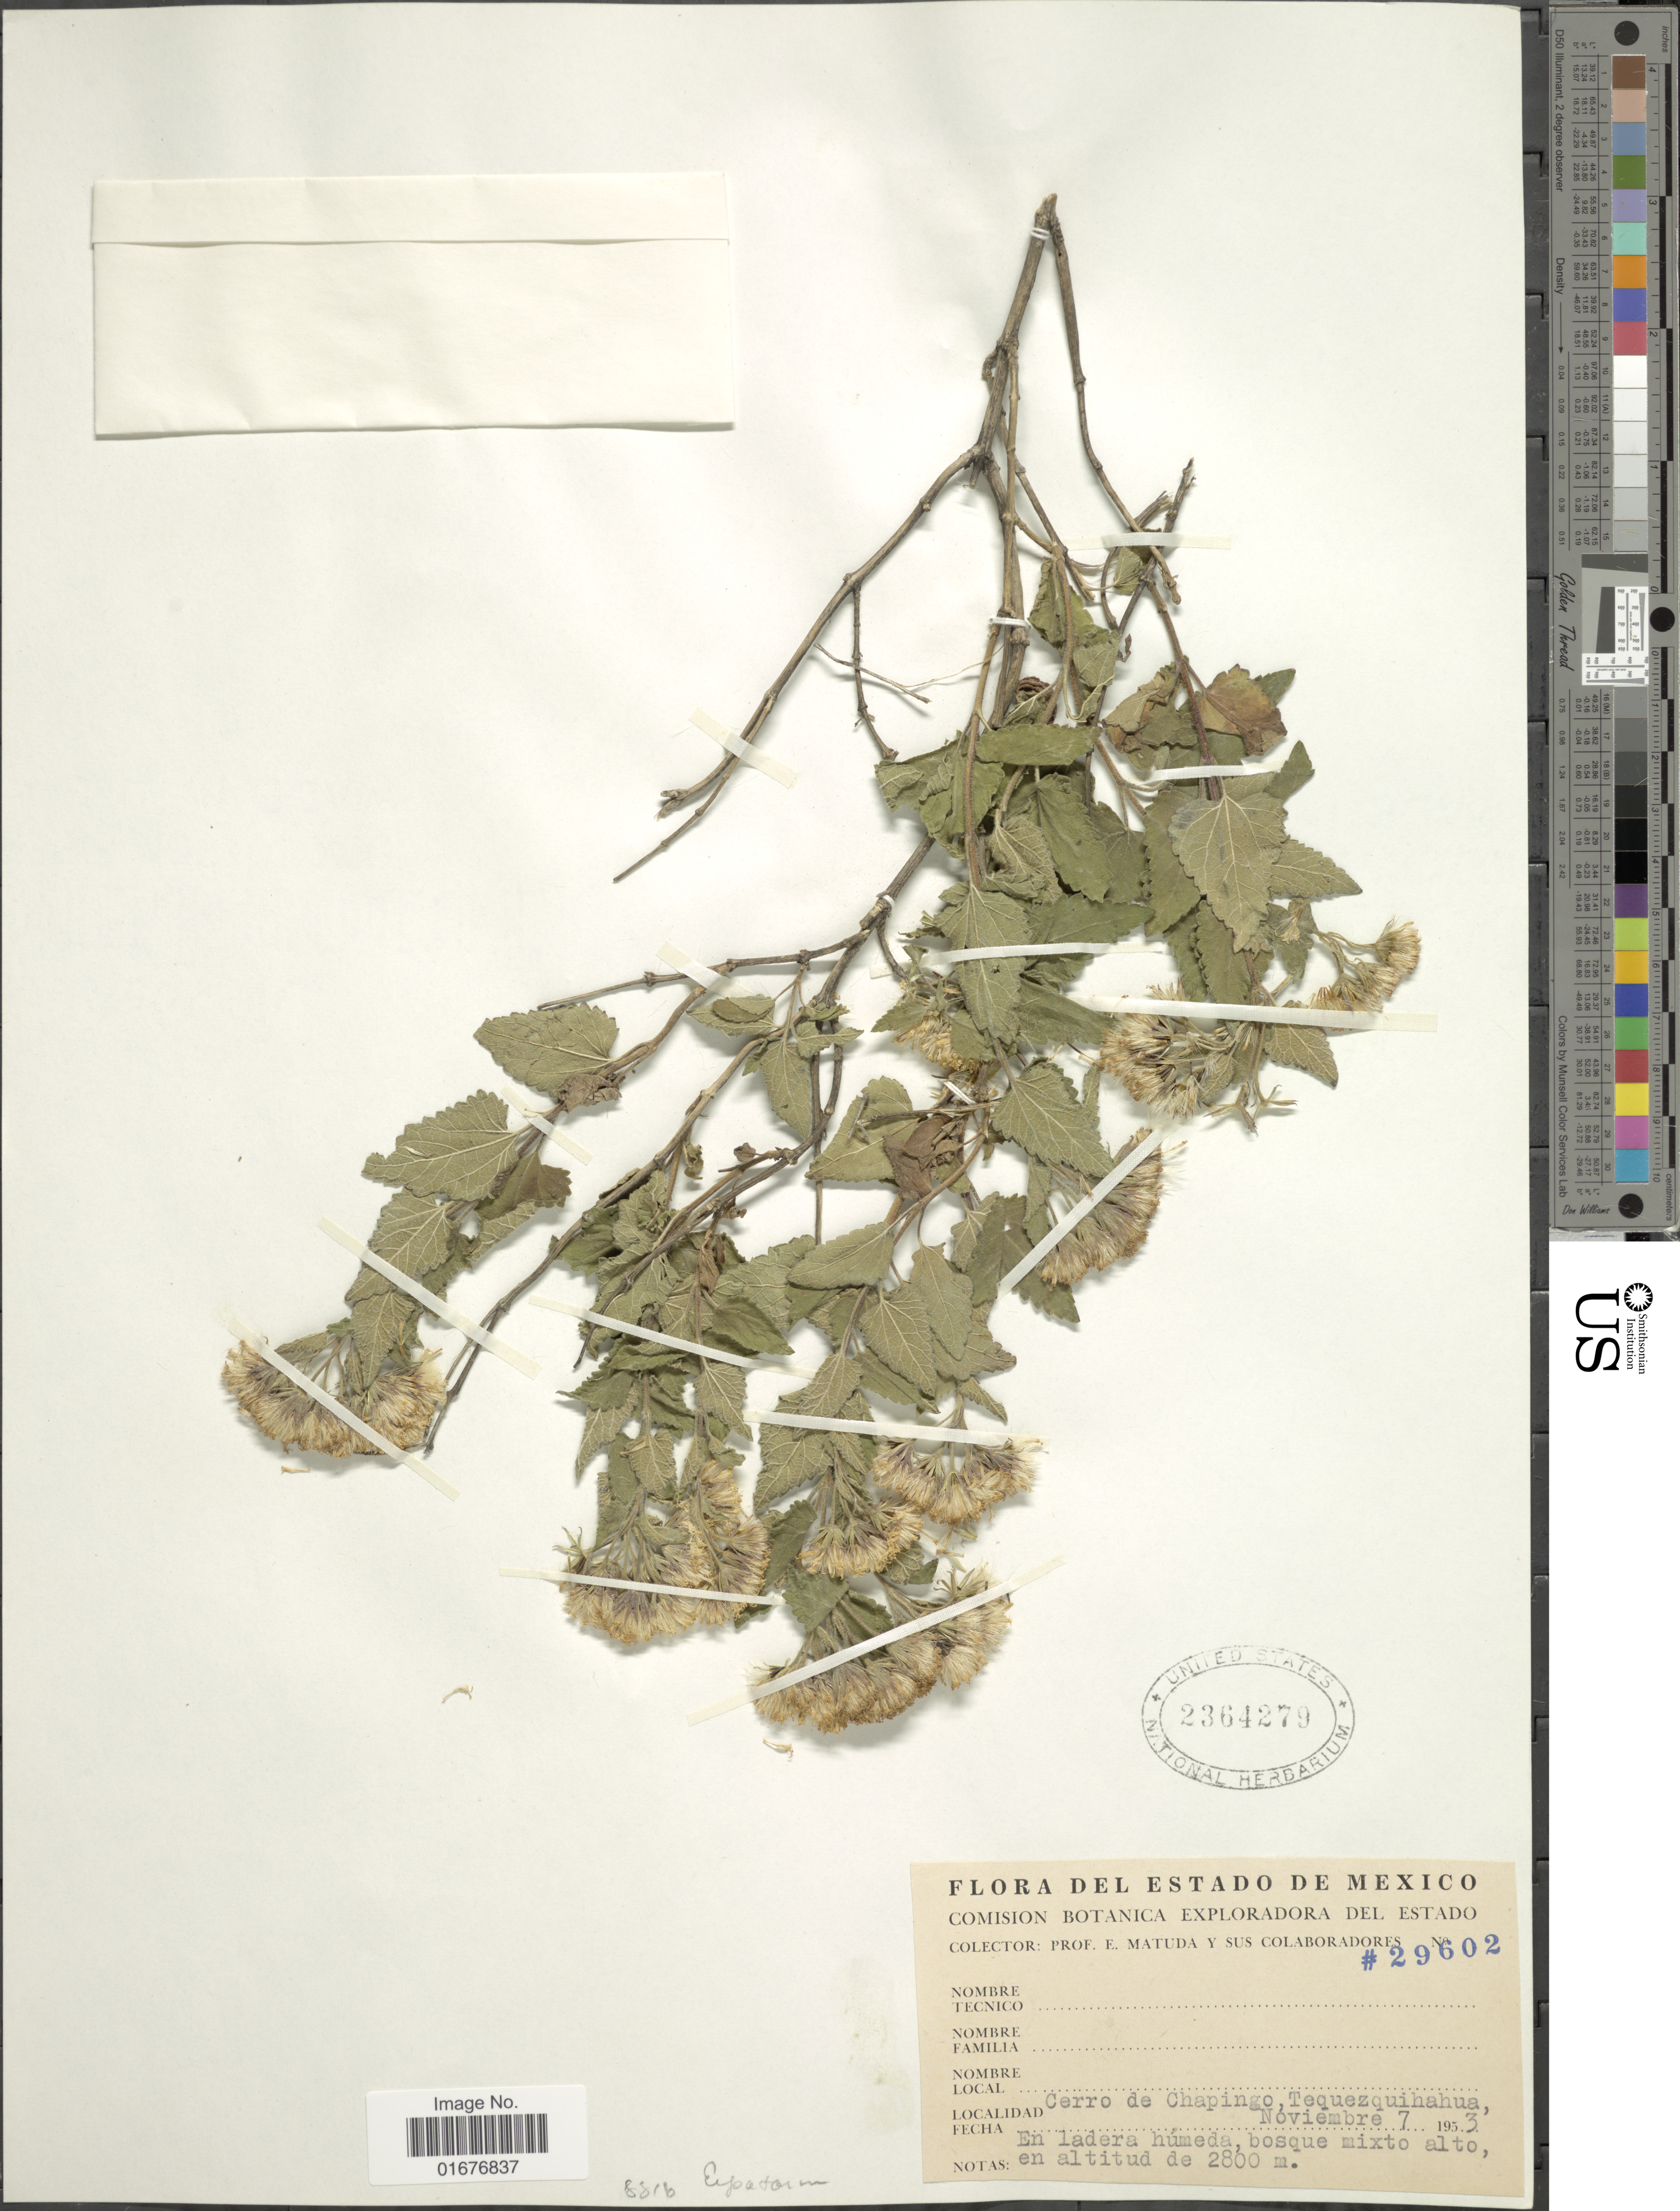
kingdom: Plantae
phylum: Tracheophyta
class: Magnoliopsida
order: Asterales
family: Asteraceae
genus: Ageratina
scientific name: Ageratina scorodonioides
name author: (A. Gray) R.M. King & H. Rob.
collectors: E. Matuda & et al.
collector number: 29602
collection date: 1953-11-07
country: Mexico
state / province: México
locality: Cerro de Chapingo, Tequezquihahua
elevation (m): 2800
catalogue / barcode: US 2364279